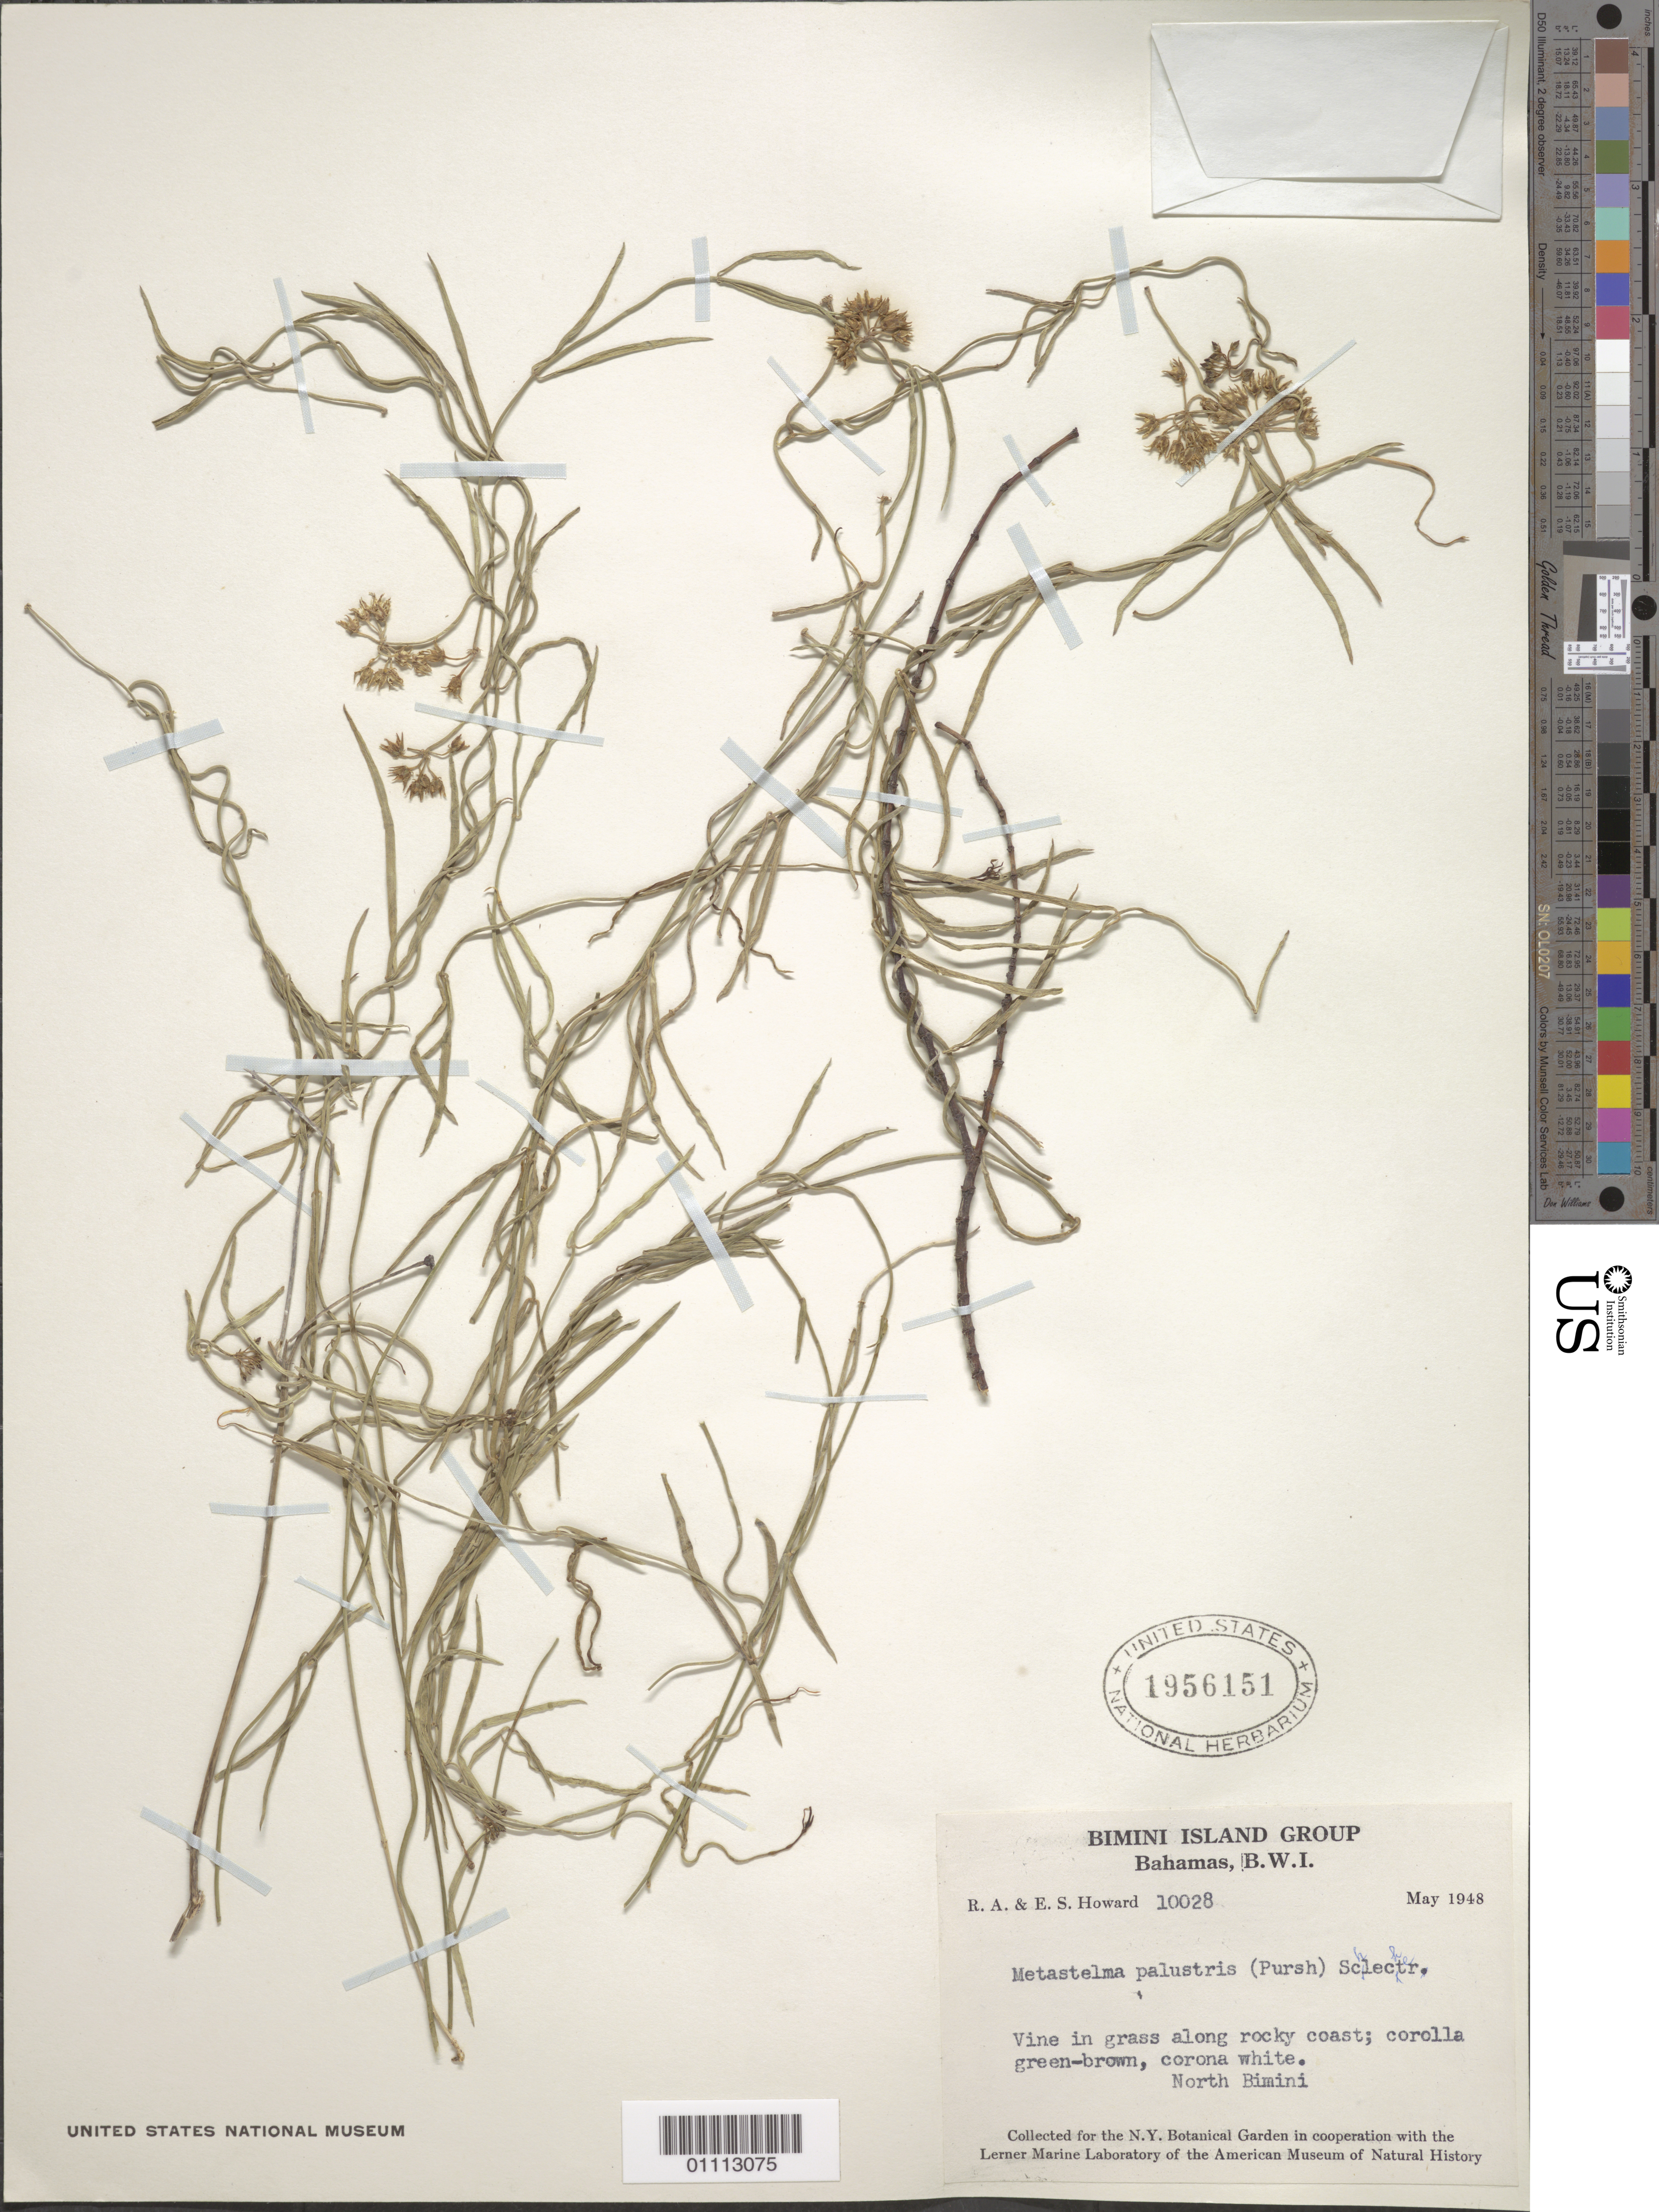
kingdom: Plantae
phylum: Tracheophyta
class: Magnoliopsida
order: Gentianales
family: Apocynaceae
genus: Cynanchum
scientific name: Cynanchum salinarum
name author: (Griseb.) Alain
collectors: R. A. Howard & E. S. Howard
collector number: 10028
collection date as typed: May 1948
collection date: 1948-05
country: Bahamas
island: North Bimini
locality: In grass along rocky coast.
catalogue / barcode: US 1956151